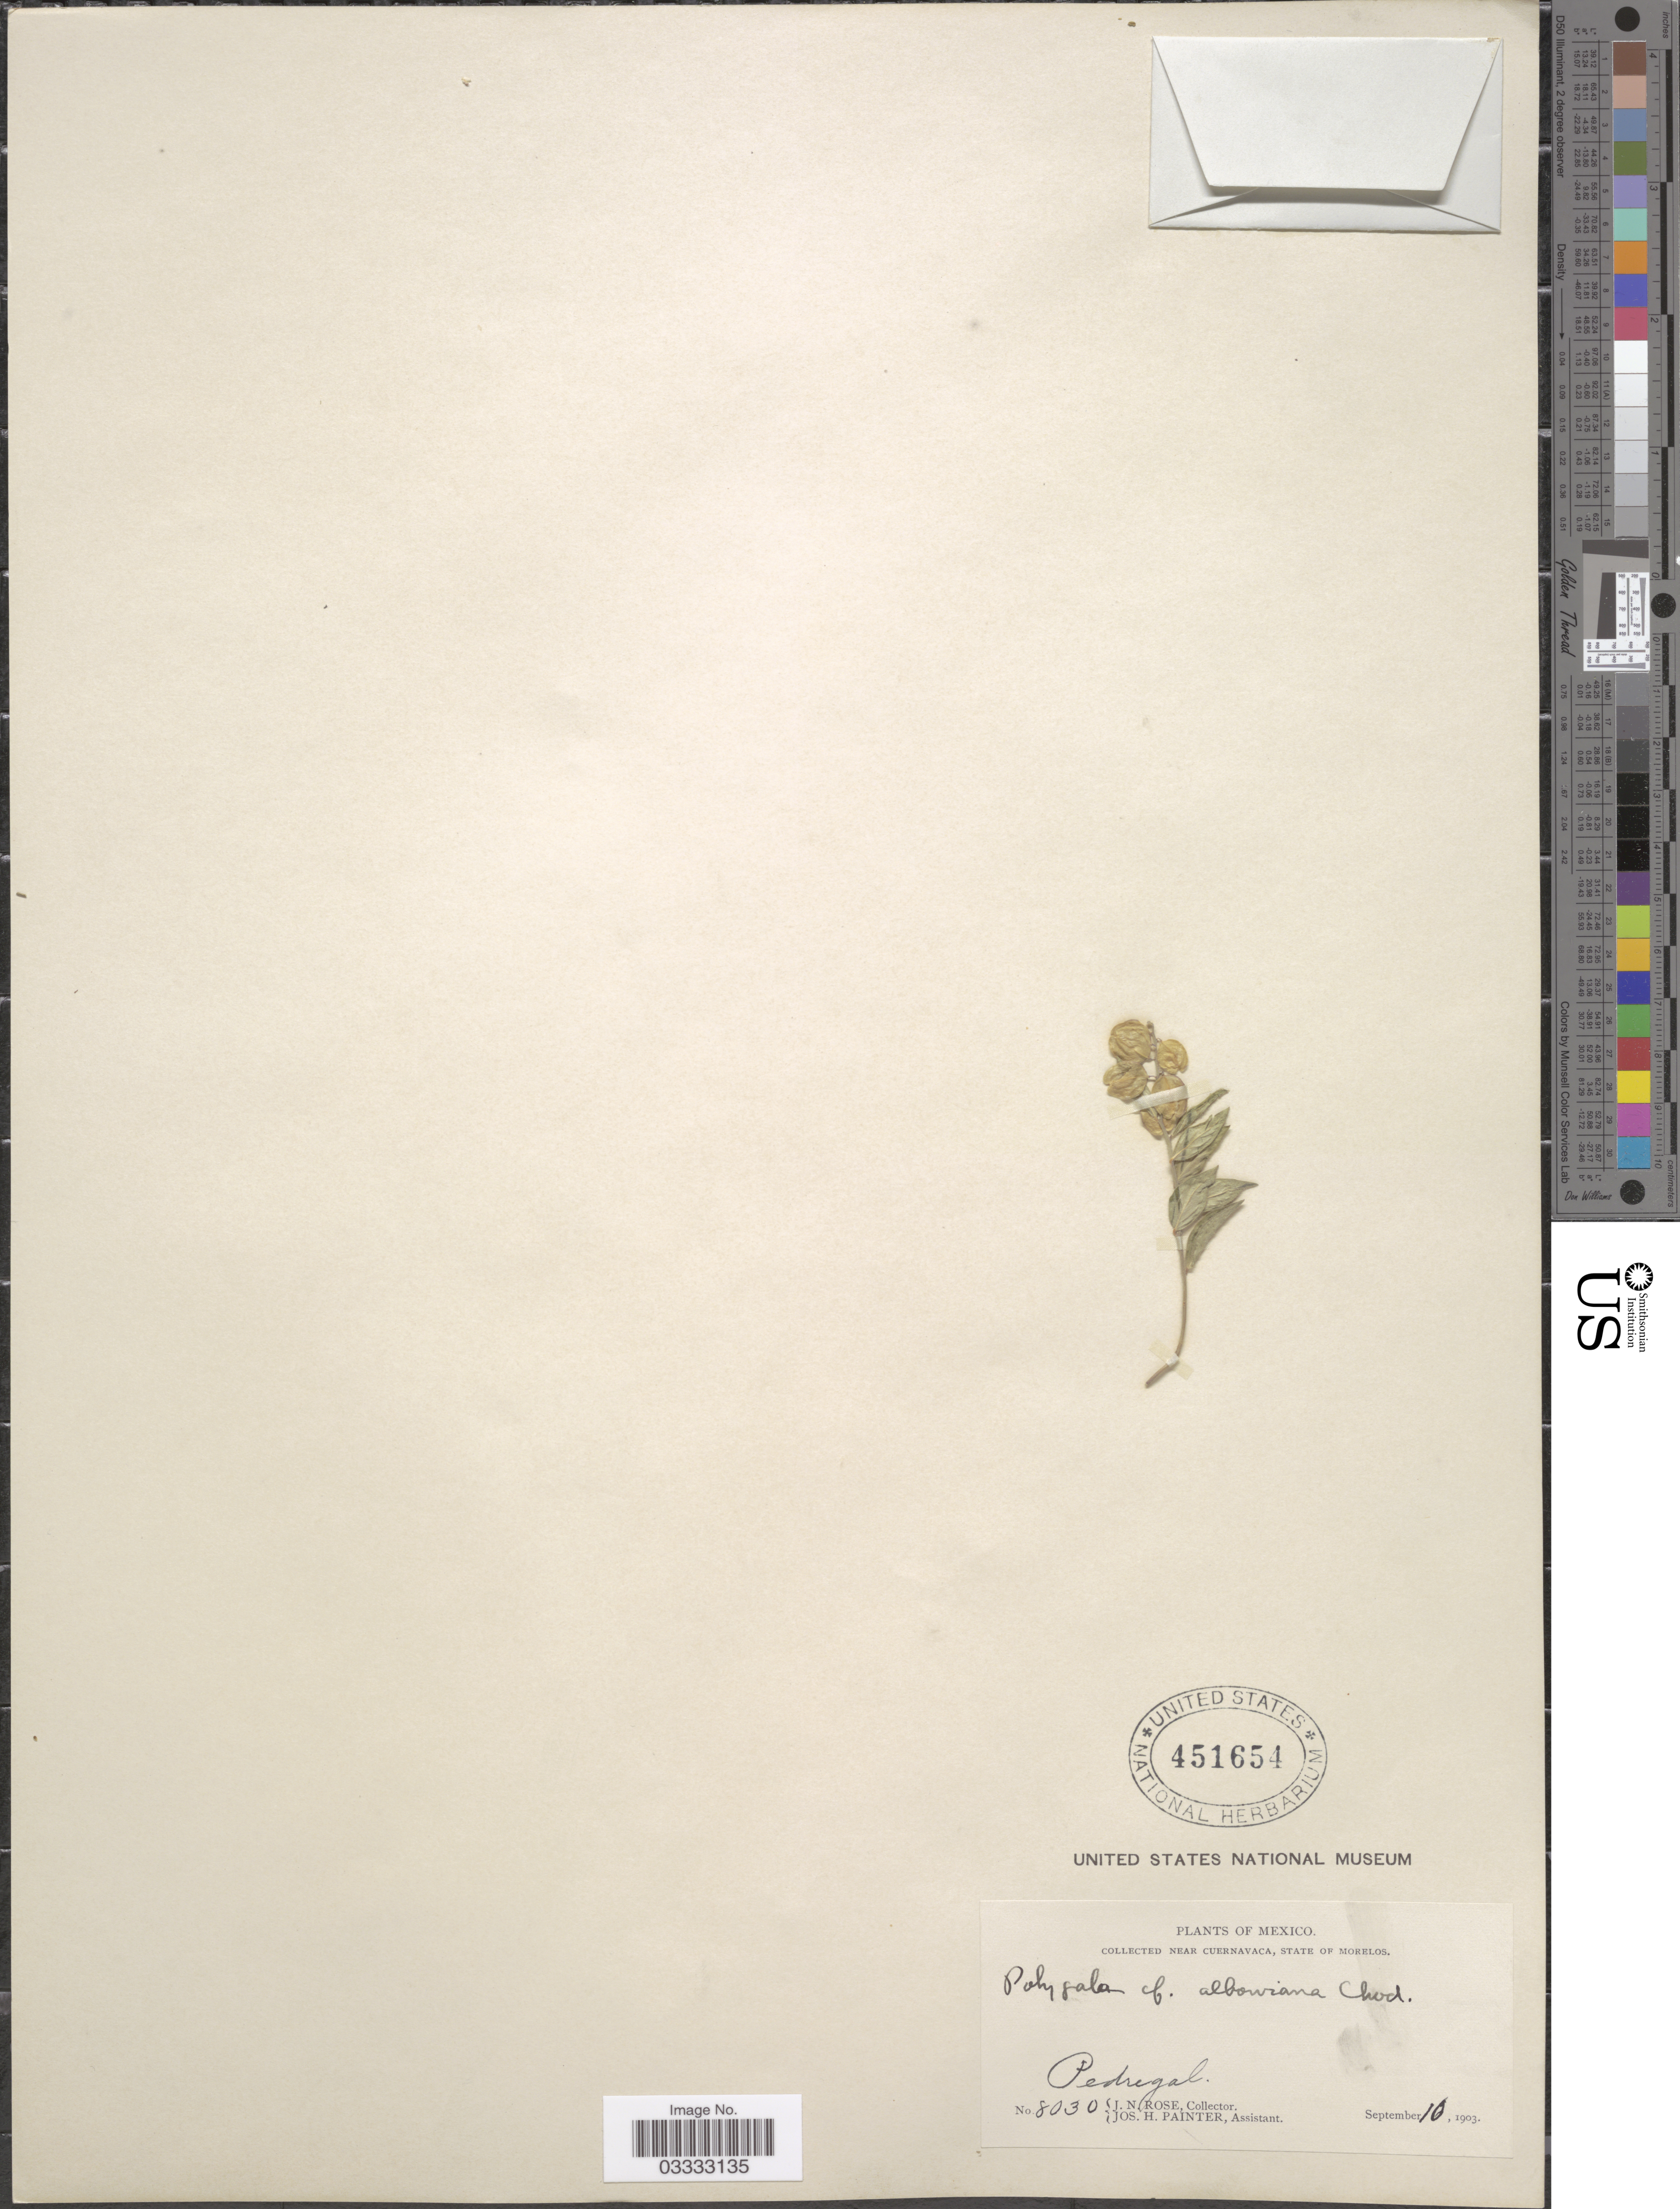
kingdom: Plantae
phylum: Tracheophyta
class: Magnoliopsida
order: Fabales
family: Polygalaceae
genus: Hebecarpa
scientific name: Hebecarpa rivinifolia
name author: (Kunth) J.R. Abbott & J.F.B. Pastore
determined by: Strong, Mark T., (BOT), Smithsonian Institution - National Museum of Natural History (UNITED STATES)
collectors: J. N. Rose & J. H. Painter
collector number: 8030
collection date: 1903-09-10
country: Mexico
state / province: Morelos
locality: Near Cuernavaca. Pedregal.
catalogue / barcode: US 451654